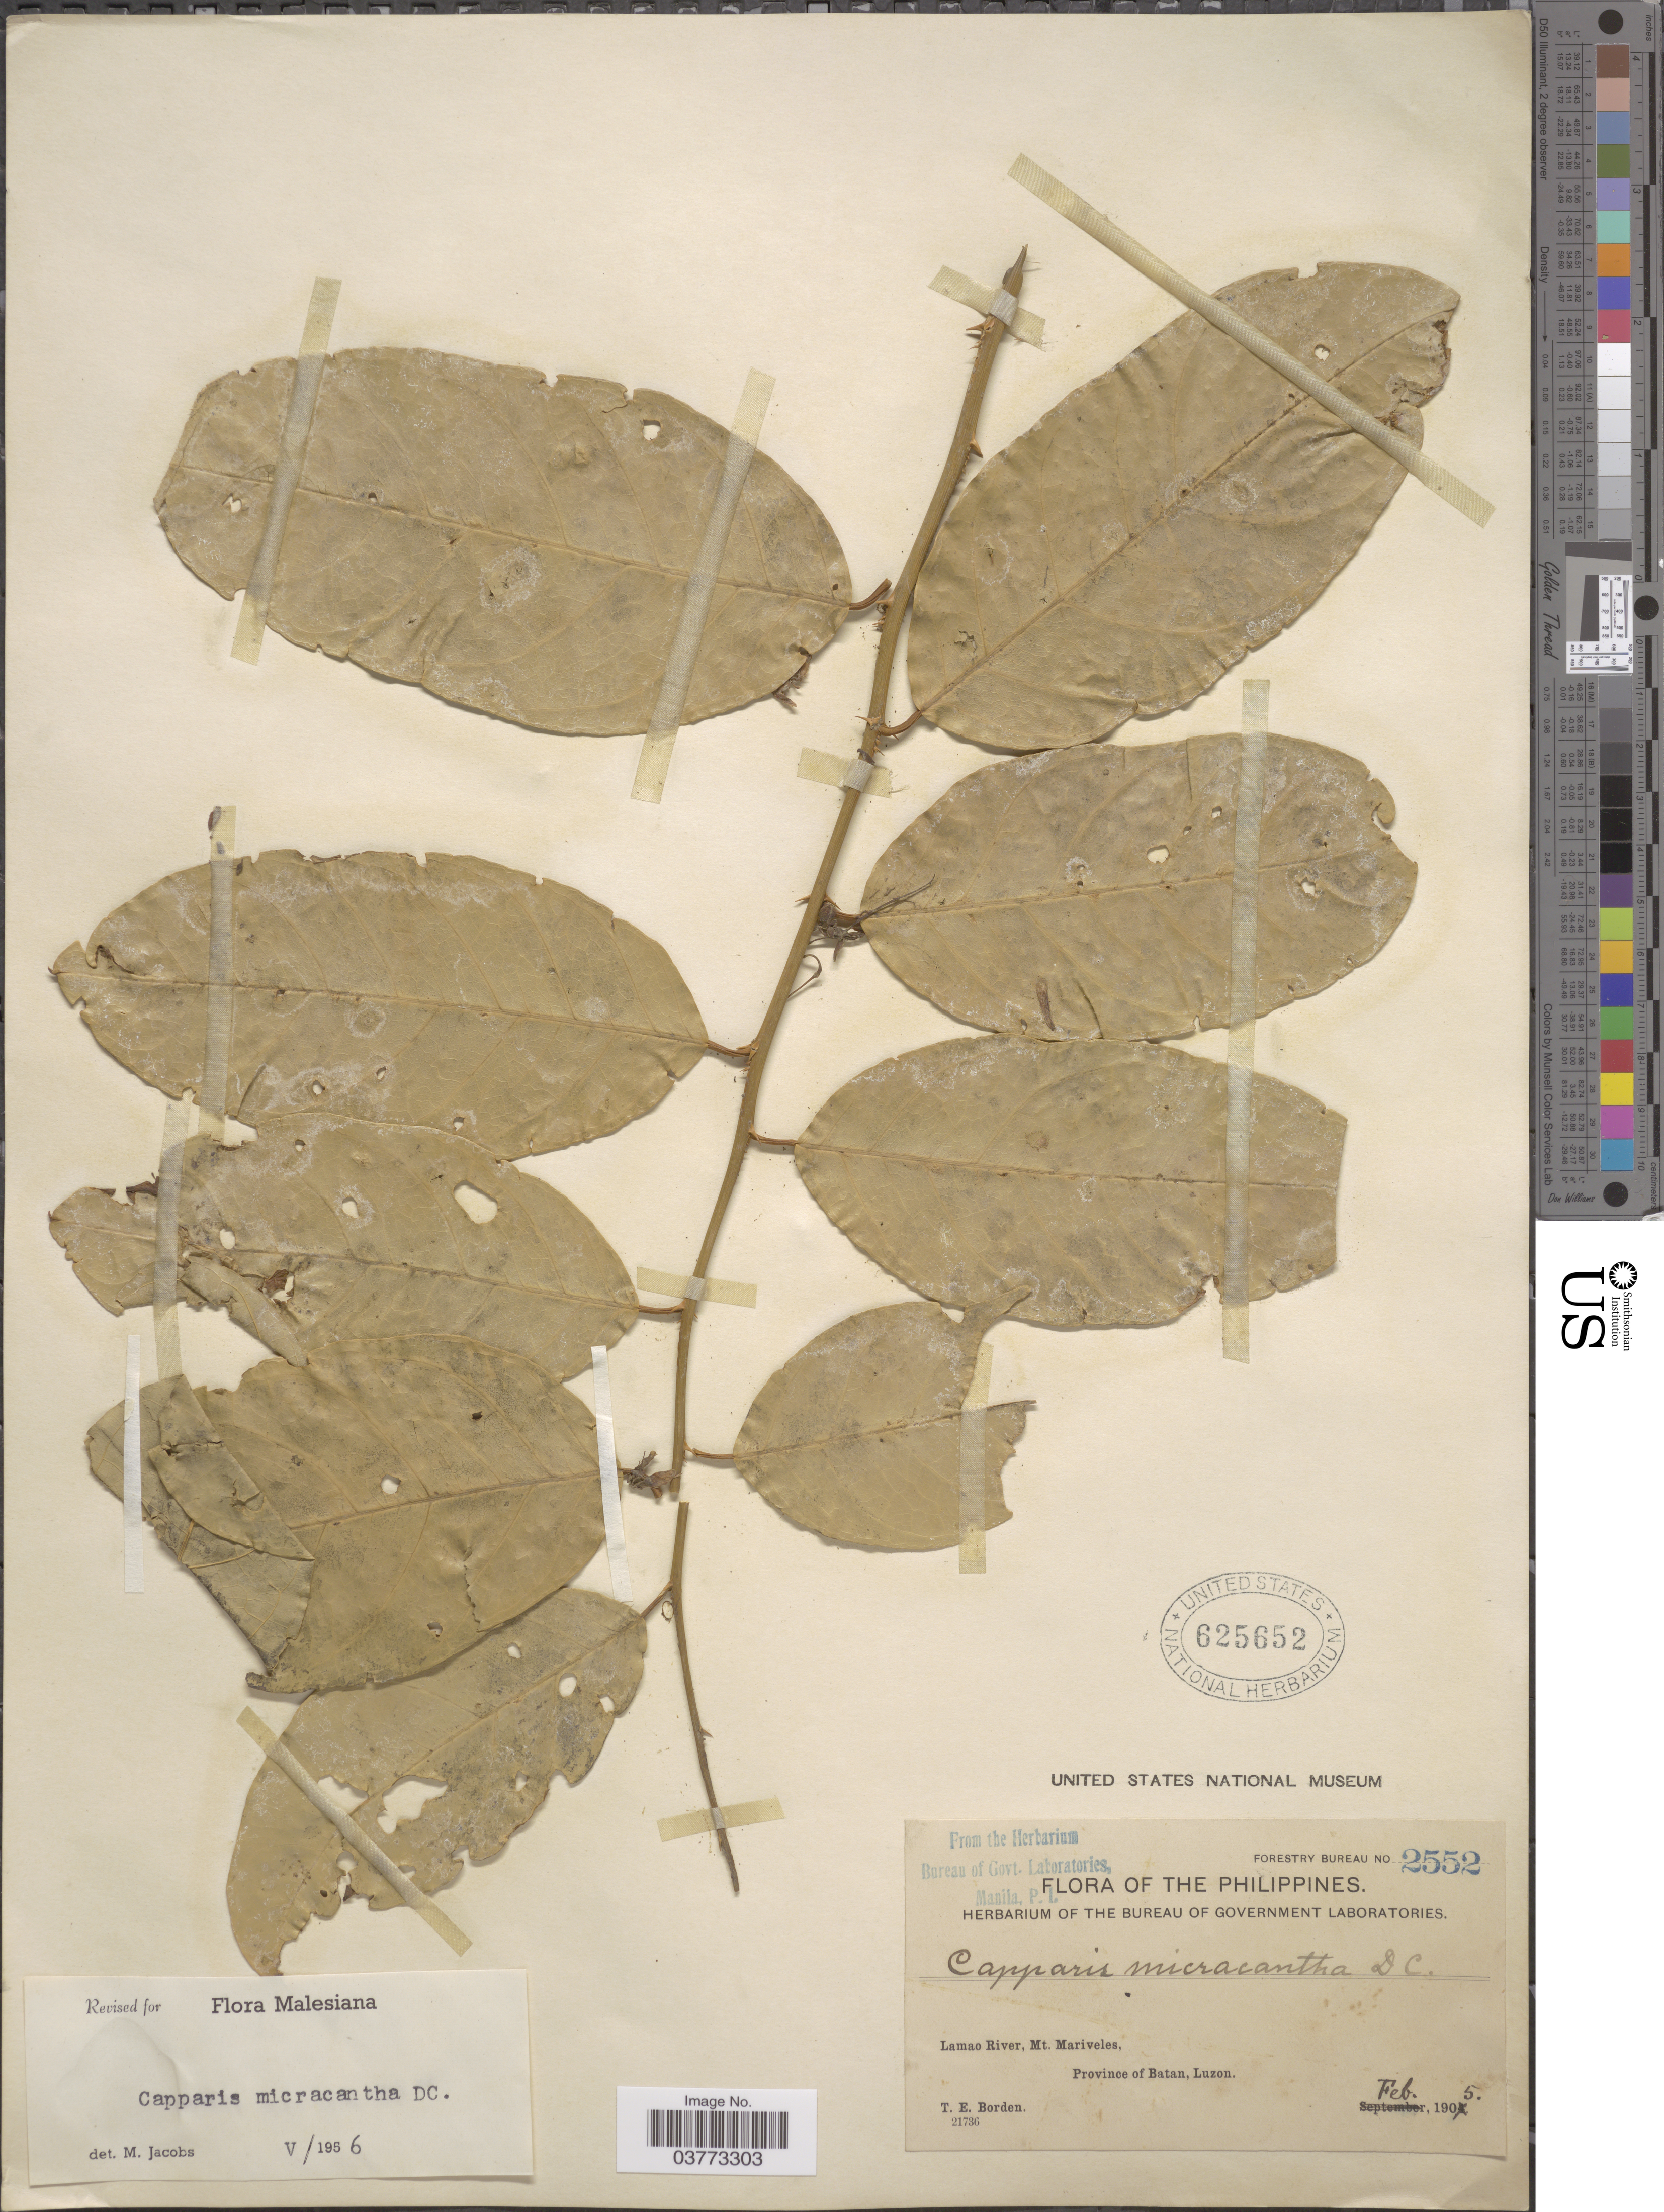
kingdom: Plantae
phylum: Tracheophyta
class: Magnoliopsida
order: Brassicales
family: Capparaceae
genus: Capparis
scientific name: Capparis micrantha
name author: A. Rich.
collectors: T. E. Borden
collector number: Forestry Bureau 2552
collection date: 1905-02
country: Philippines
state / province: Cagayan Valley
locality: The Philippines. Lamao River, Mt. Mariveles, Province of Batan, Luzon.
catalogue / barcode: US 625652